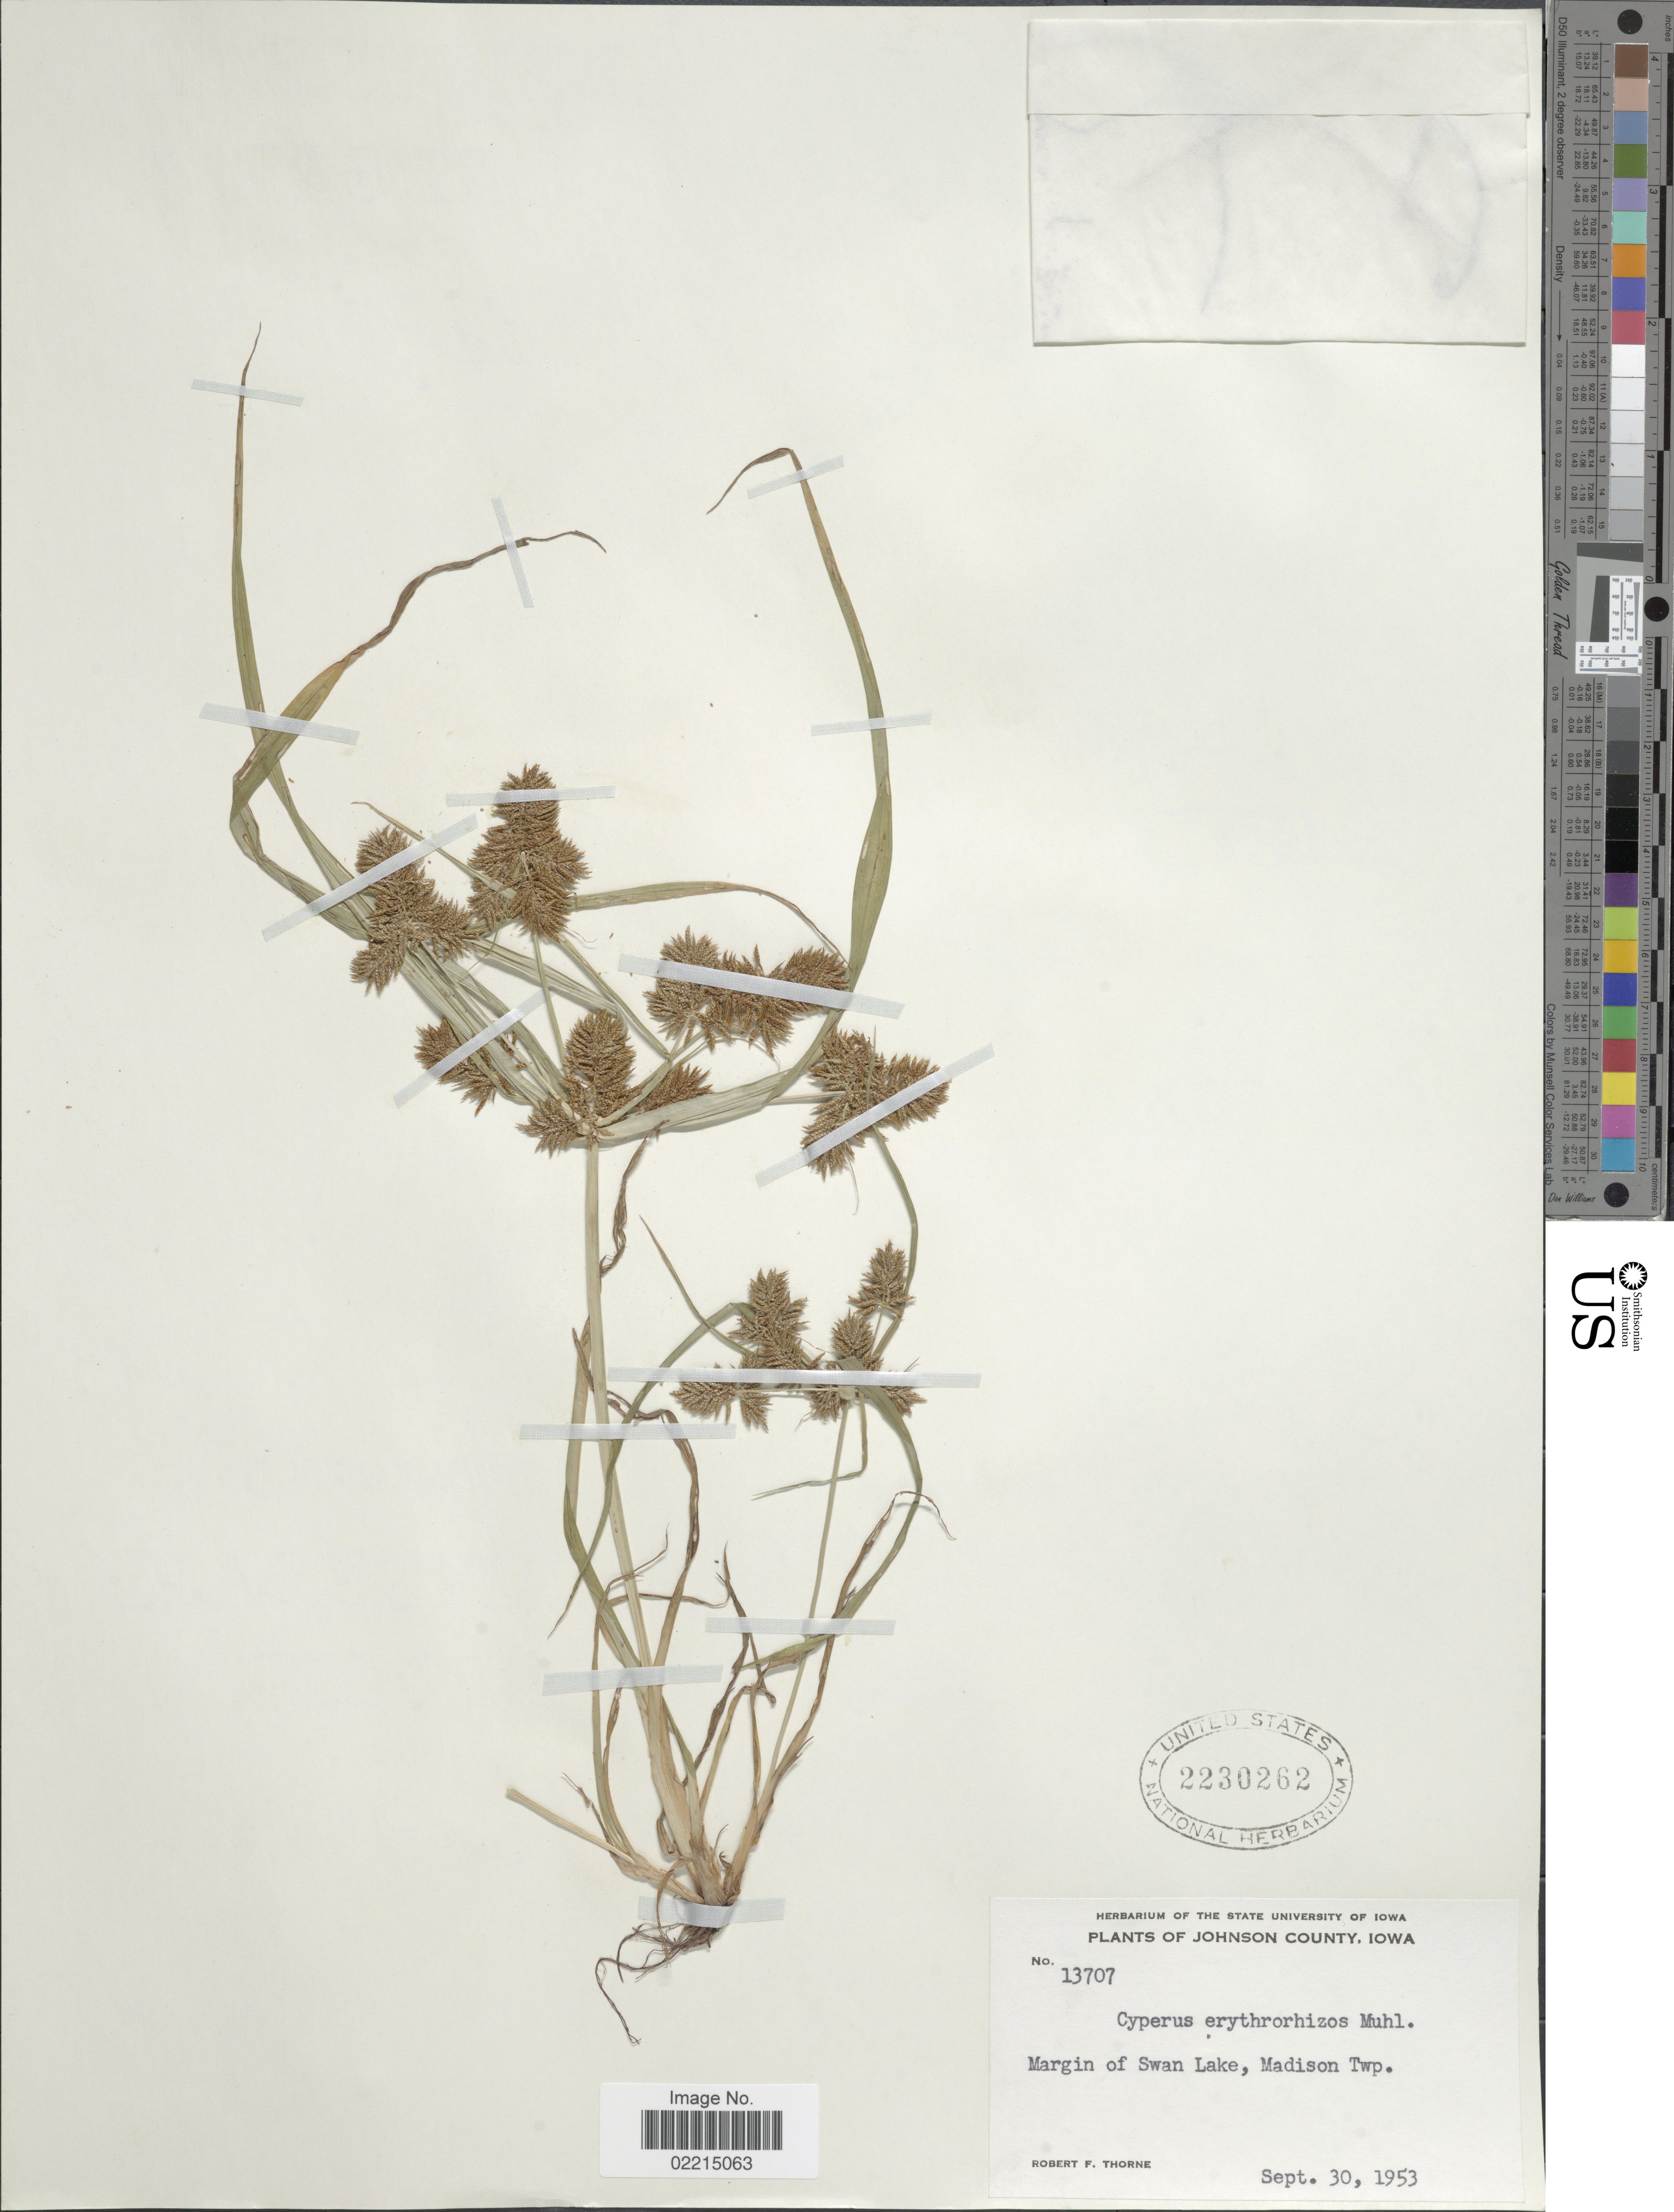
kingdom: Plantae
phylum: Tracheophyta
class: Liliopsida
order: Poales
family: Cyperaceae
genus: Cyperus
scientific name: Cyperus erythrorhizos Muhl.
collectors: R. F. Thorne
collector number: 13707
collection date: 1953-09-30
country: United States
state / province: Iowa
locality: Johnson County. Swan Lake, Madison Twp.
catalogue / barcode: US 2230262